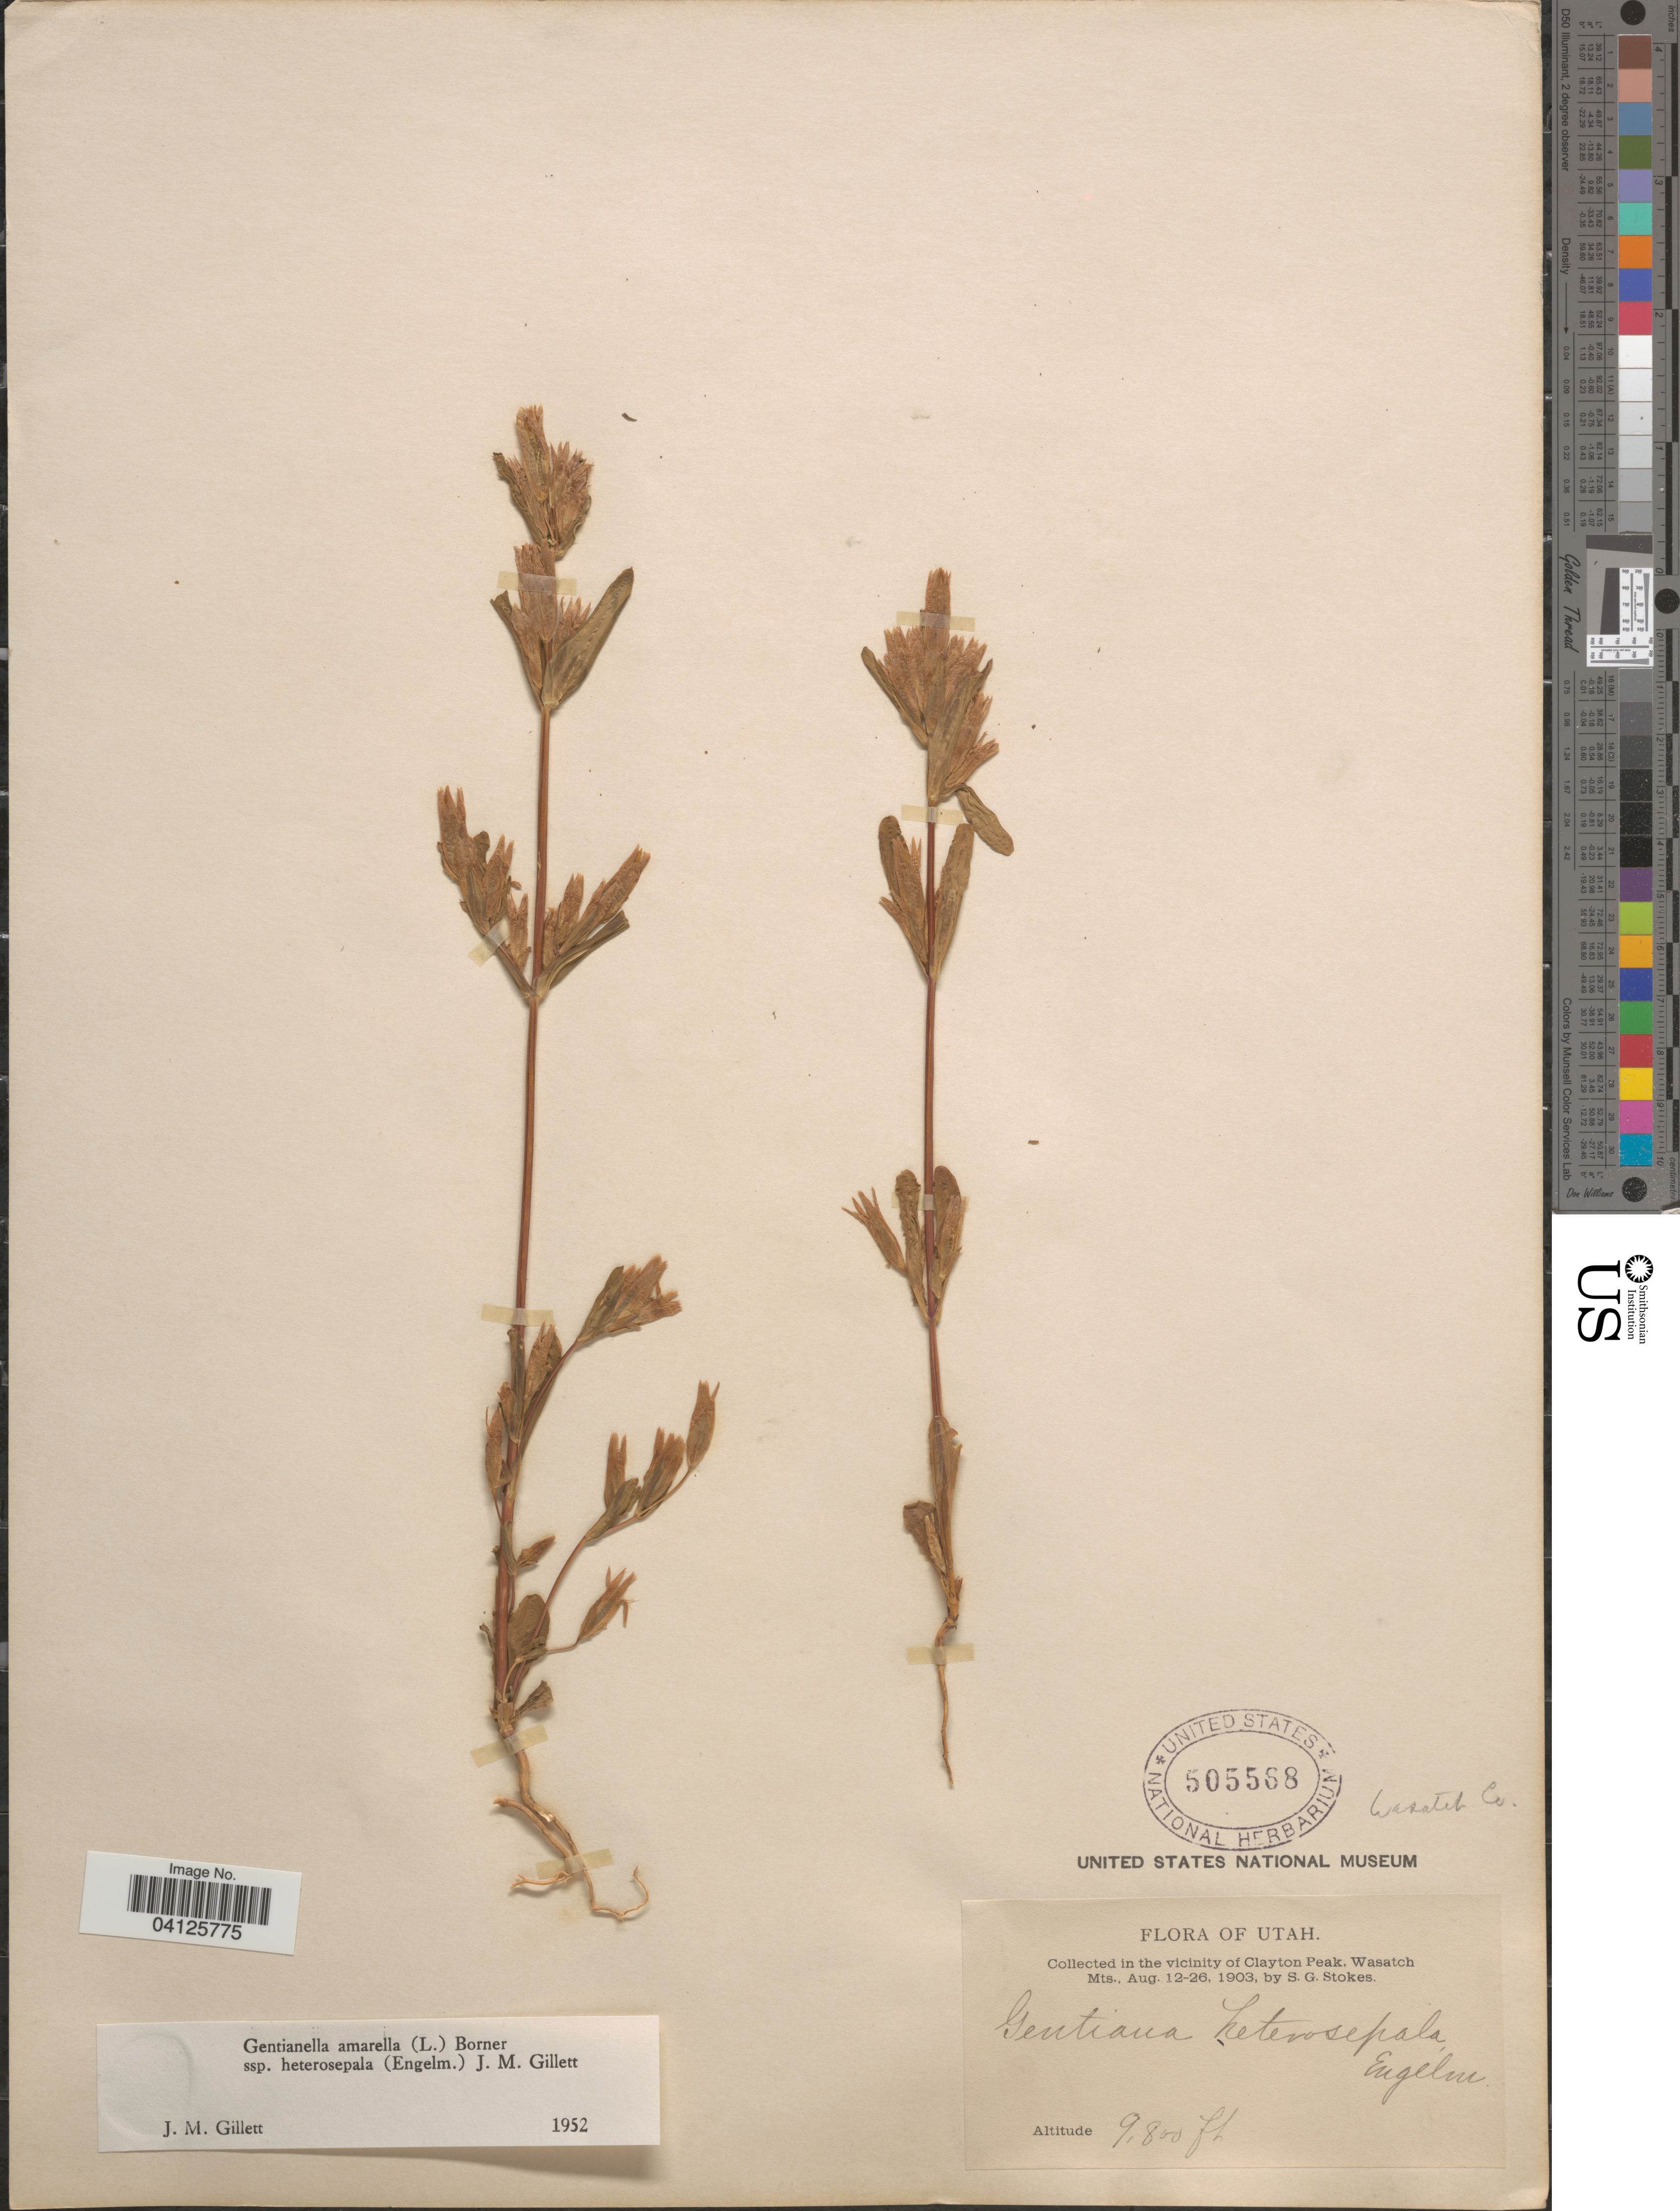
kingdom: Plantae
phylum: Tracheophyta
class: Magnoliopsida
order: Gentianales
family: Gentianaceae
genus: Gentianella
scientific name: Gentianella amarella subsp. heterosepala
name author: (Engelm.) J.M. Gillet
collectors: S. G. Stokes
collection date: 1903-08-12/1903-08-26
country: United States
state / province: Utah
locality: In the vicinity of Clayton Peak, Wasatch Mts. Wasatch Co.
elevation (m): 2987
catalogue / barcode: US 505568